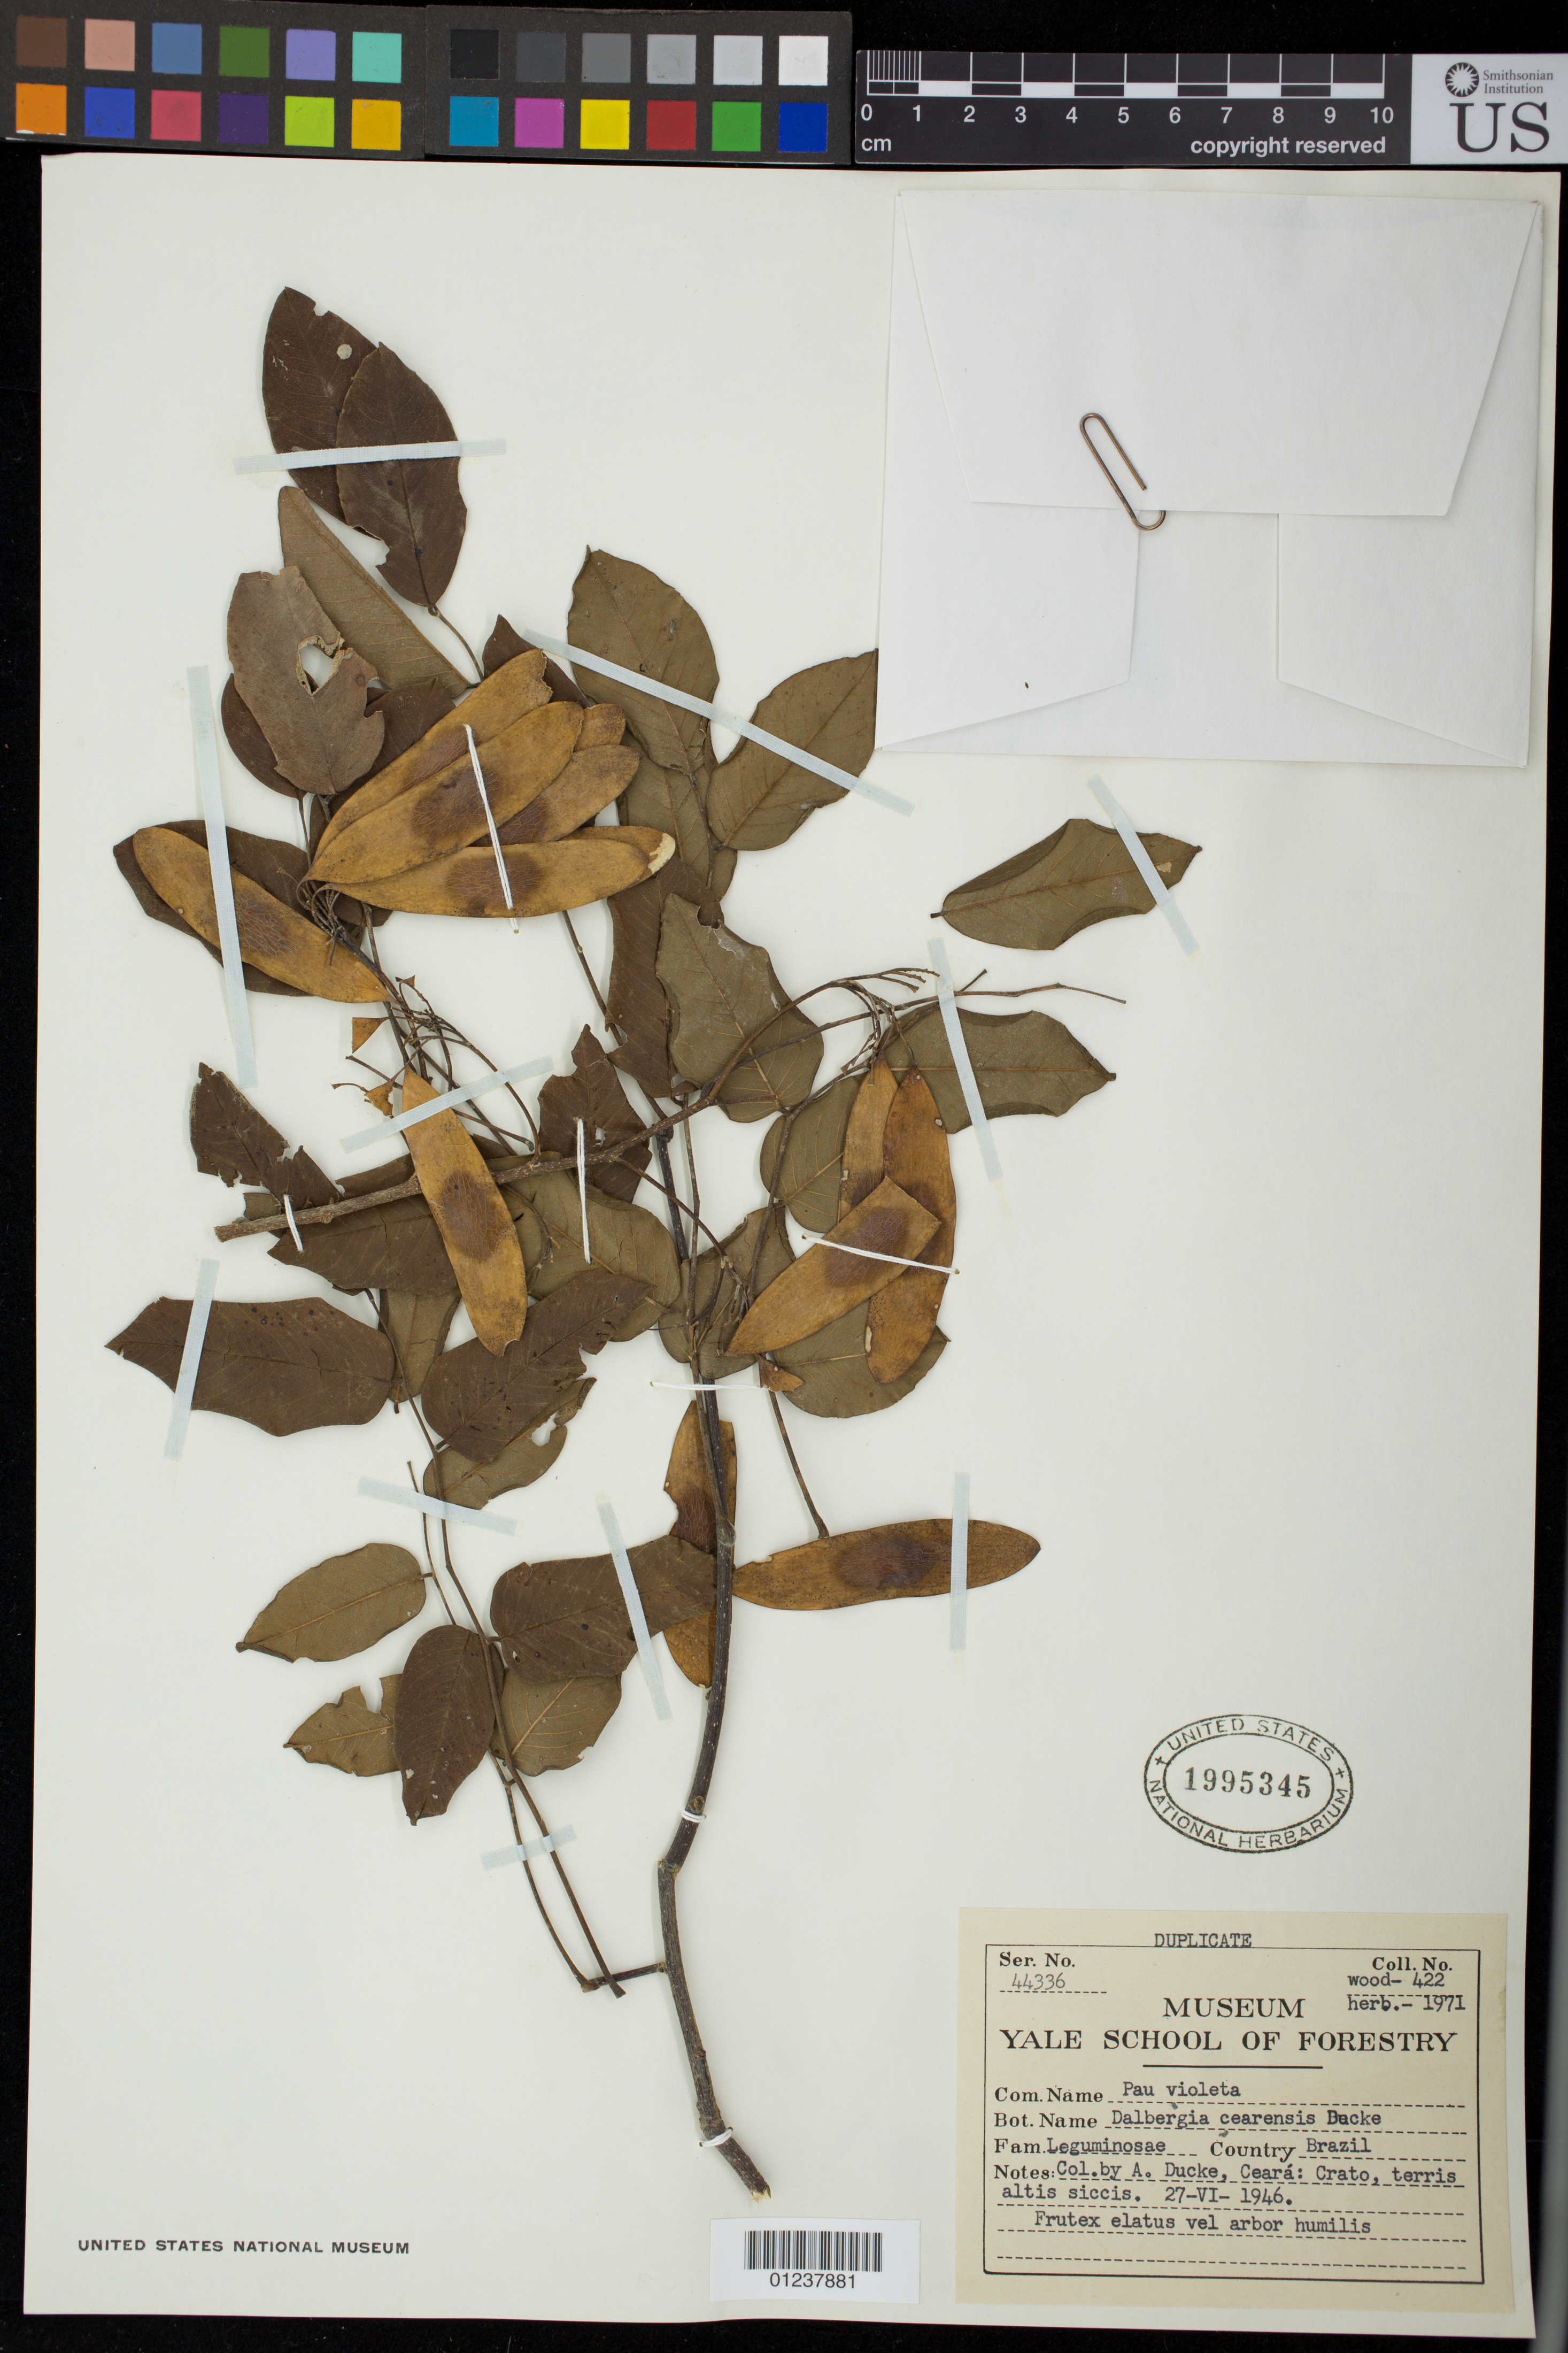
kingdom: Plantae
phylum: Tracheophyta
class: Magnoliopsida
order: Fabales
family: Fabaceae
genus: Dalbergia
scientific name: Dalbergia cearensis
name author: Ducke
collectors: A. Ducke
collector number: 422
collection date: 1946-06-27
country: Brazil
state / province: Ceara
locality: Ceara: Crato, terris altis siccis.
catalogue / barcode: US 1995345